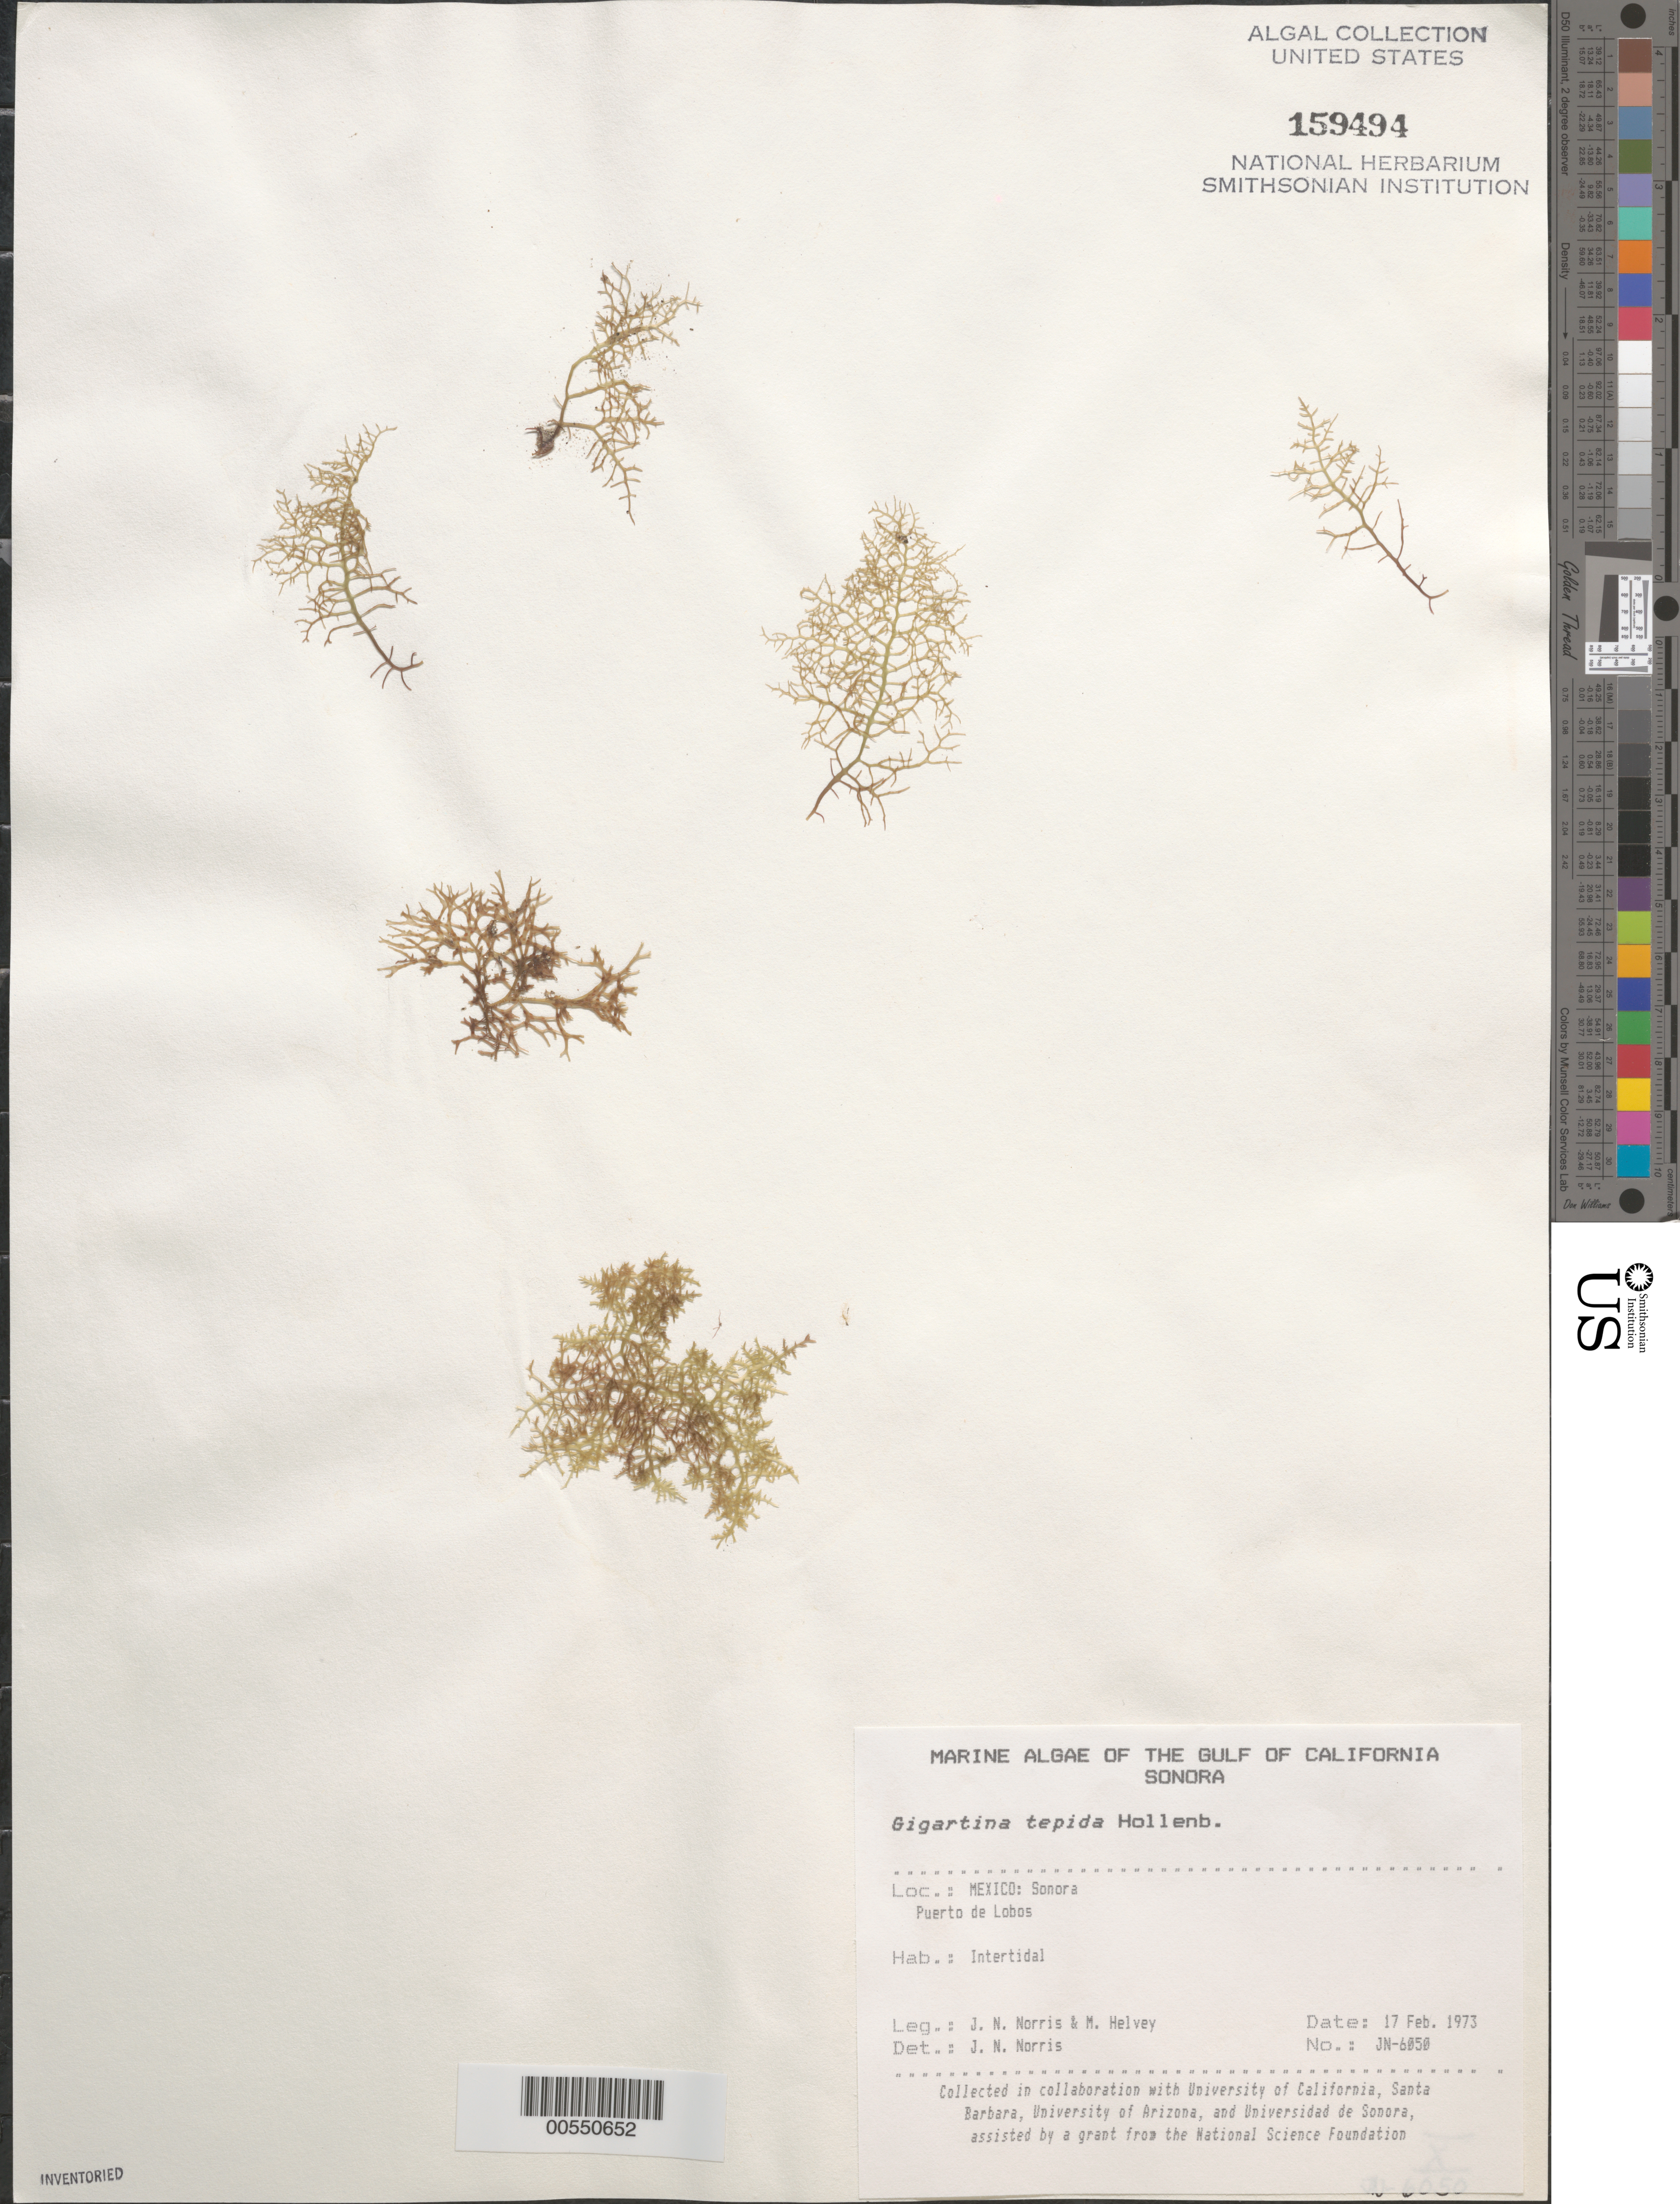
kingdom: Plantae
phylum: Rhodophyta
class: Florideophyceae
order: Gigartinales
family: Gigartinaceae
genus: Chondracanthus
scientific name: Chondracanthus tepidus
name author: (Hollenb.) Guiry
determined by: Algae name updating Project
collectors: J. N. Norris & M. Helvey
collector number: JN-6050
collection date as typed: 17 Feb 1973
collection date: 1973-02-17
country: Mexico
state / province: Sonora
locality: Puerto de Lobos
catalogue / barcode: US 159494